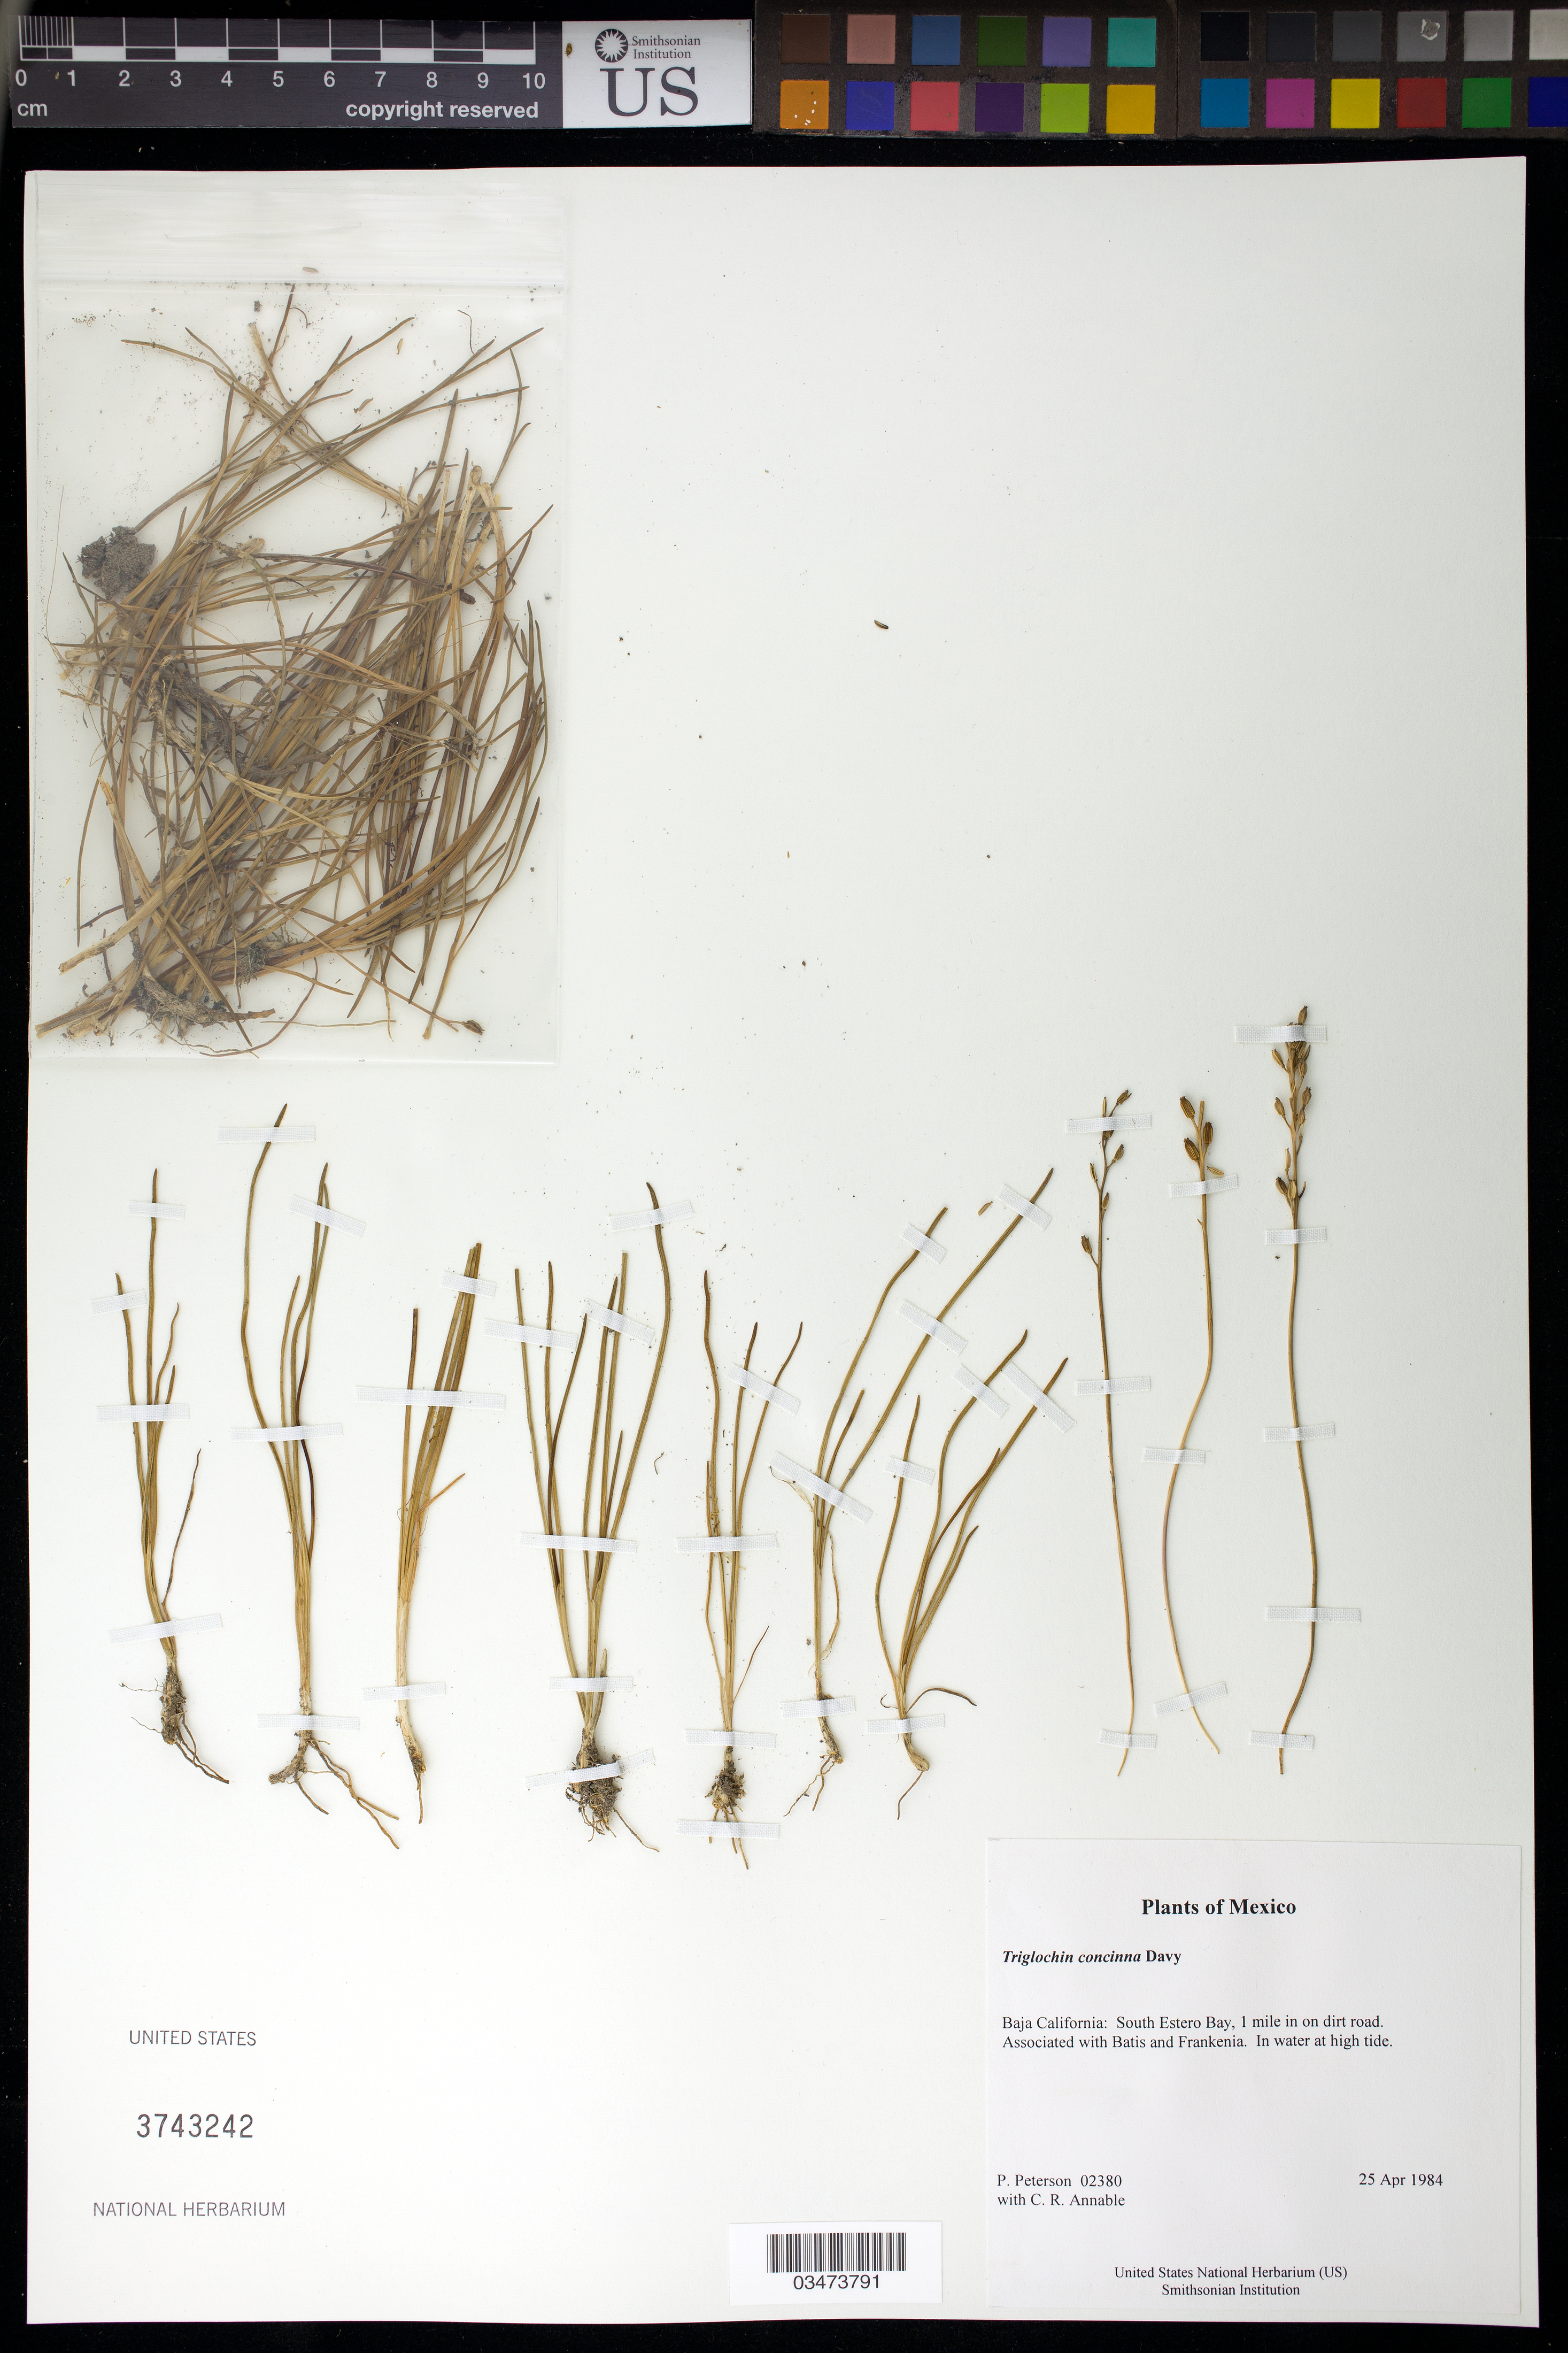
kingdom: Plantae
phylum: Tracheophyta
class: Liliopsida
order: Alismatales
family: Juncaginaceae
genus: Triglochin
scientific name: Triglochin concinna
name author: Davy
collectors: P. M. Peterson & C. R. Annable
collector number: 02380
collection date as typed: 25 Apr 1984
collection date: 1984-04-25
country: Mexico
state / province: Baja California Norte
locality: South Estero Bay, 1 mile in on dirt road.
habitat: Associated with Batis and Frankenia. In water at high tide.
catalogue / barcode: US 3743242